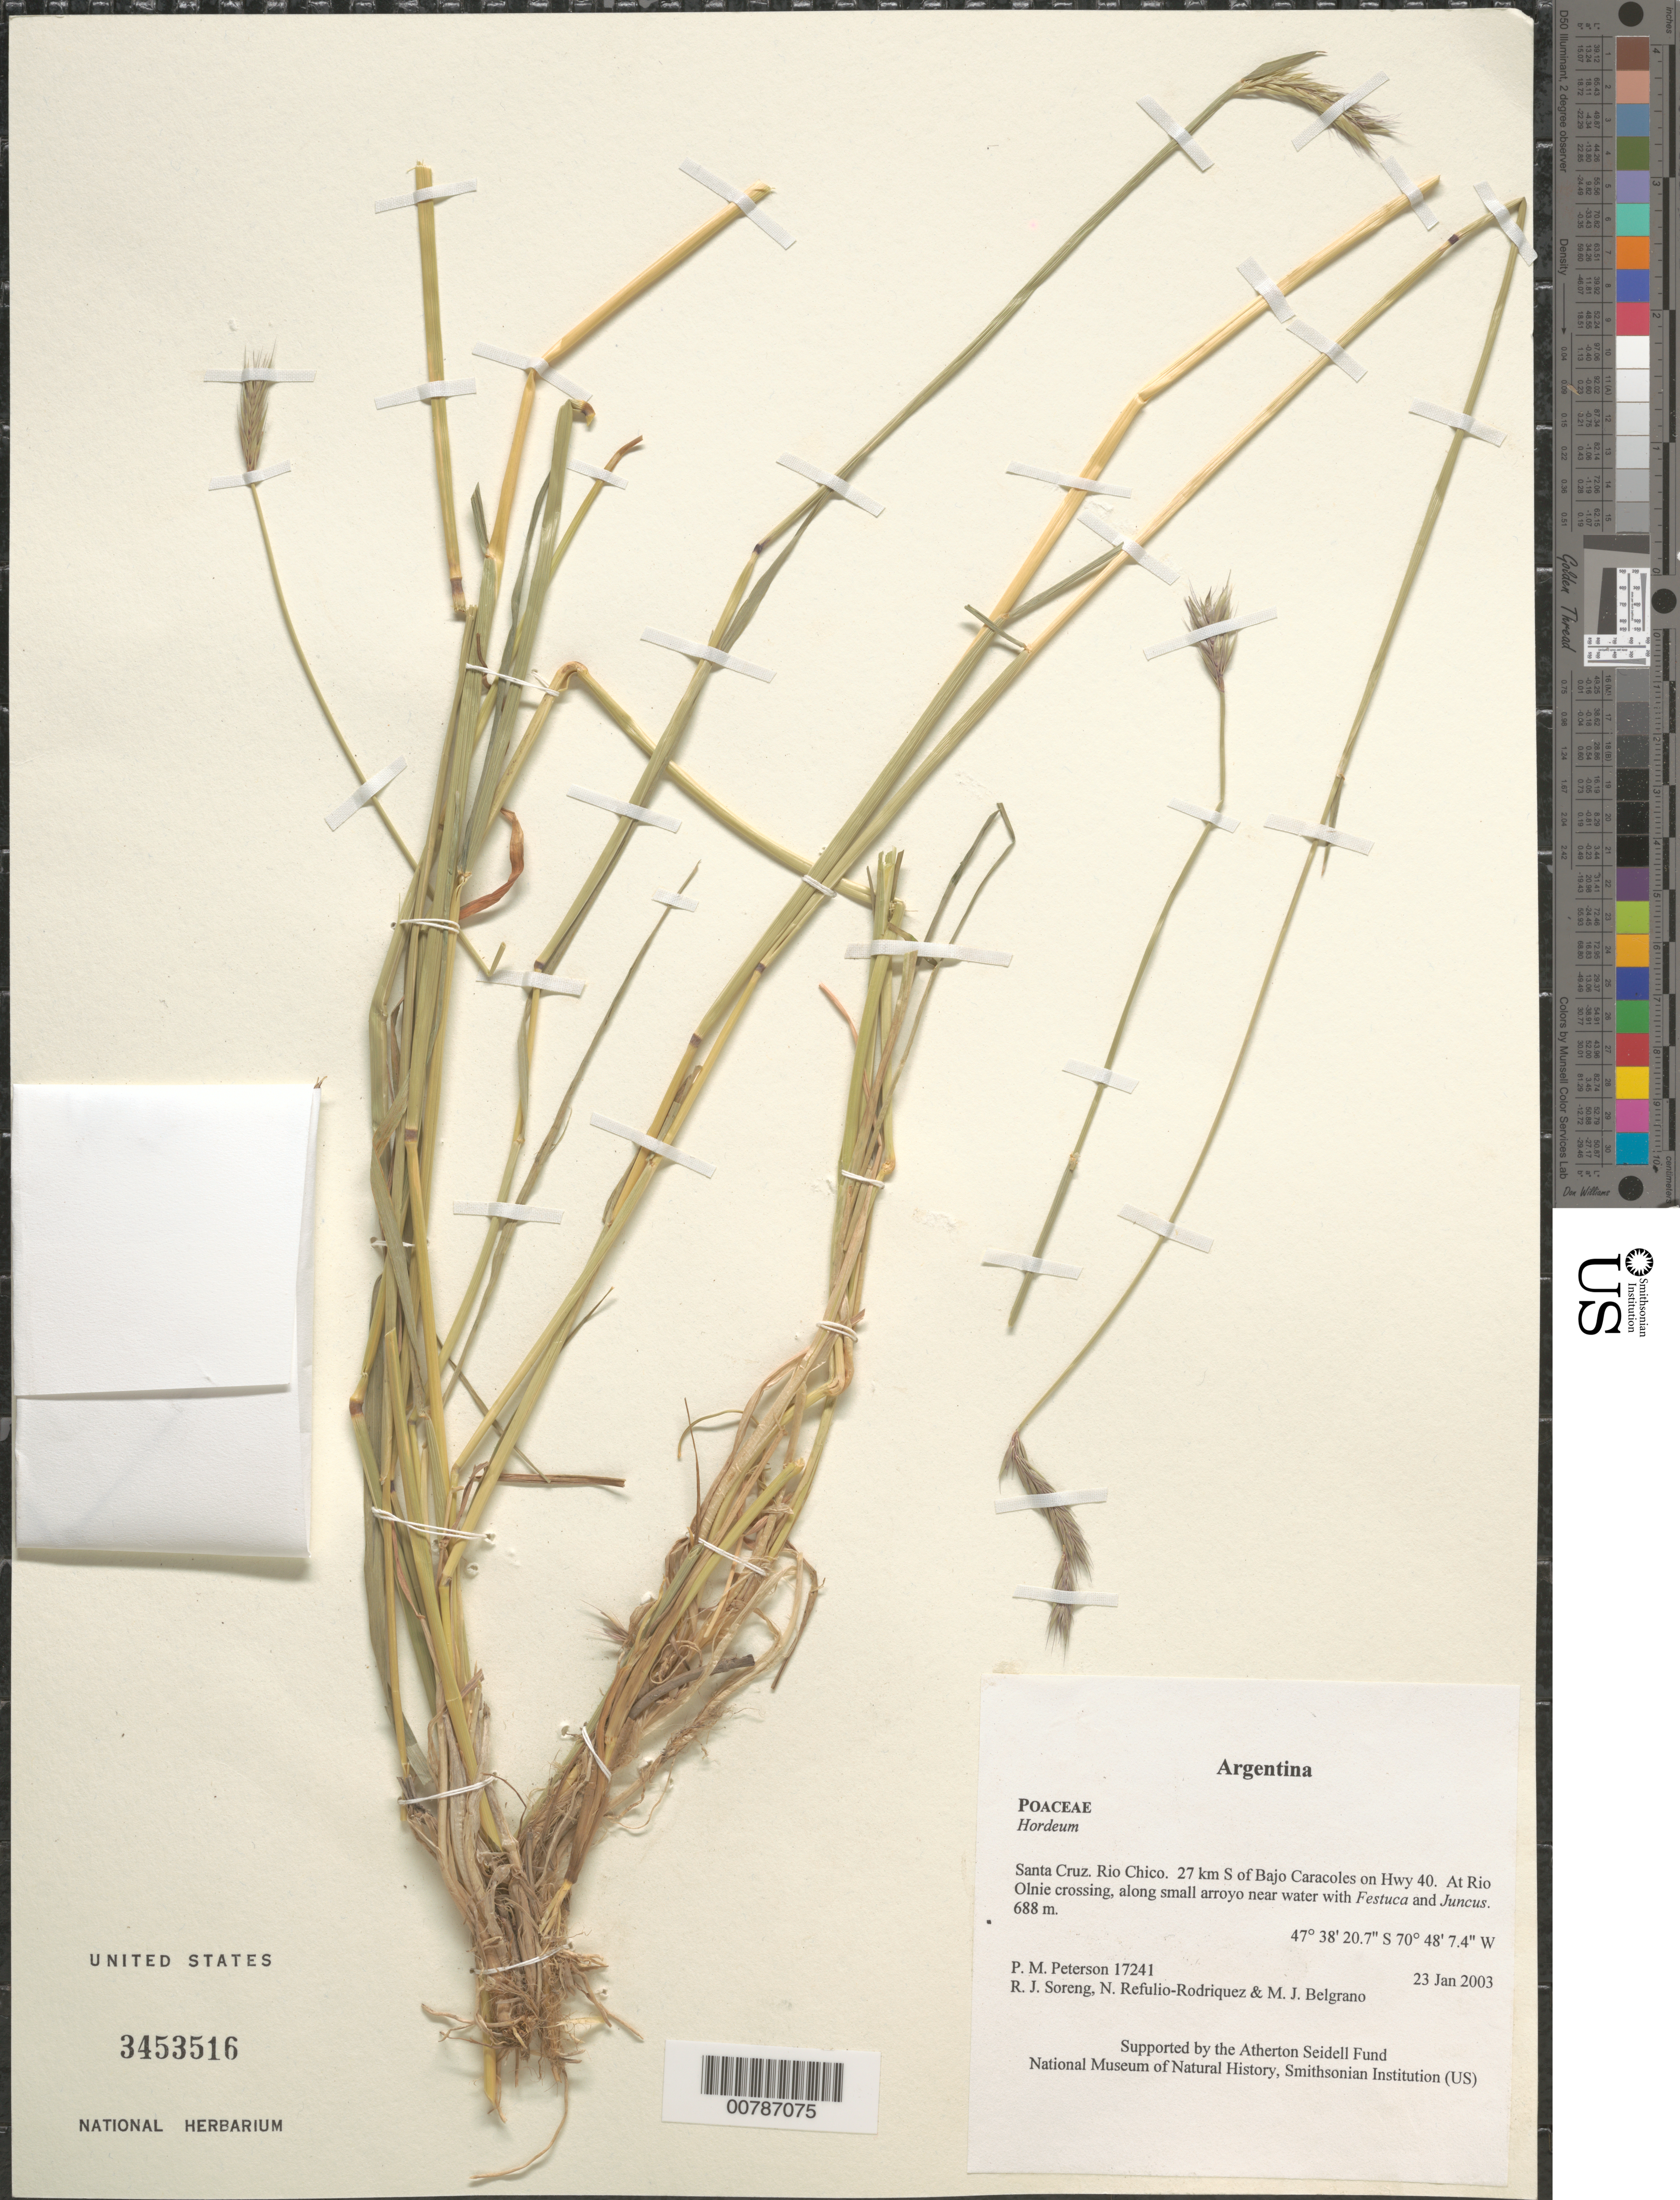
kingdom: Plantae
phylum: Tracheophyta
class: Liliopsida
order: Poales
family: Poaceae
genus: Hordeum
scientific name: Hordeum sp.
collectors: P. M. Peterson, R. J. Soreng, N. Refulio-Rodríguez & M. Belgrano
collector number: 17241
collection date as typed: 23 Jan 2003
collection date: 2003-01-23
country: Argentina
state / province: Santa Cruz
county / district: Rio Chico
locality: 27 km S of Bajo Caracoles on Hwy 40. At Rio Olnie crossing, along small arroyo near water with Festuca and Juncus.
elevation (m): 688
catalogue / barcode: US 3453516